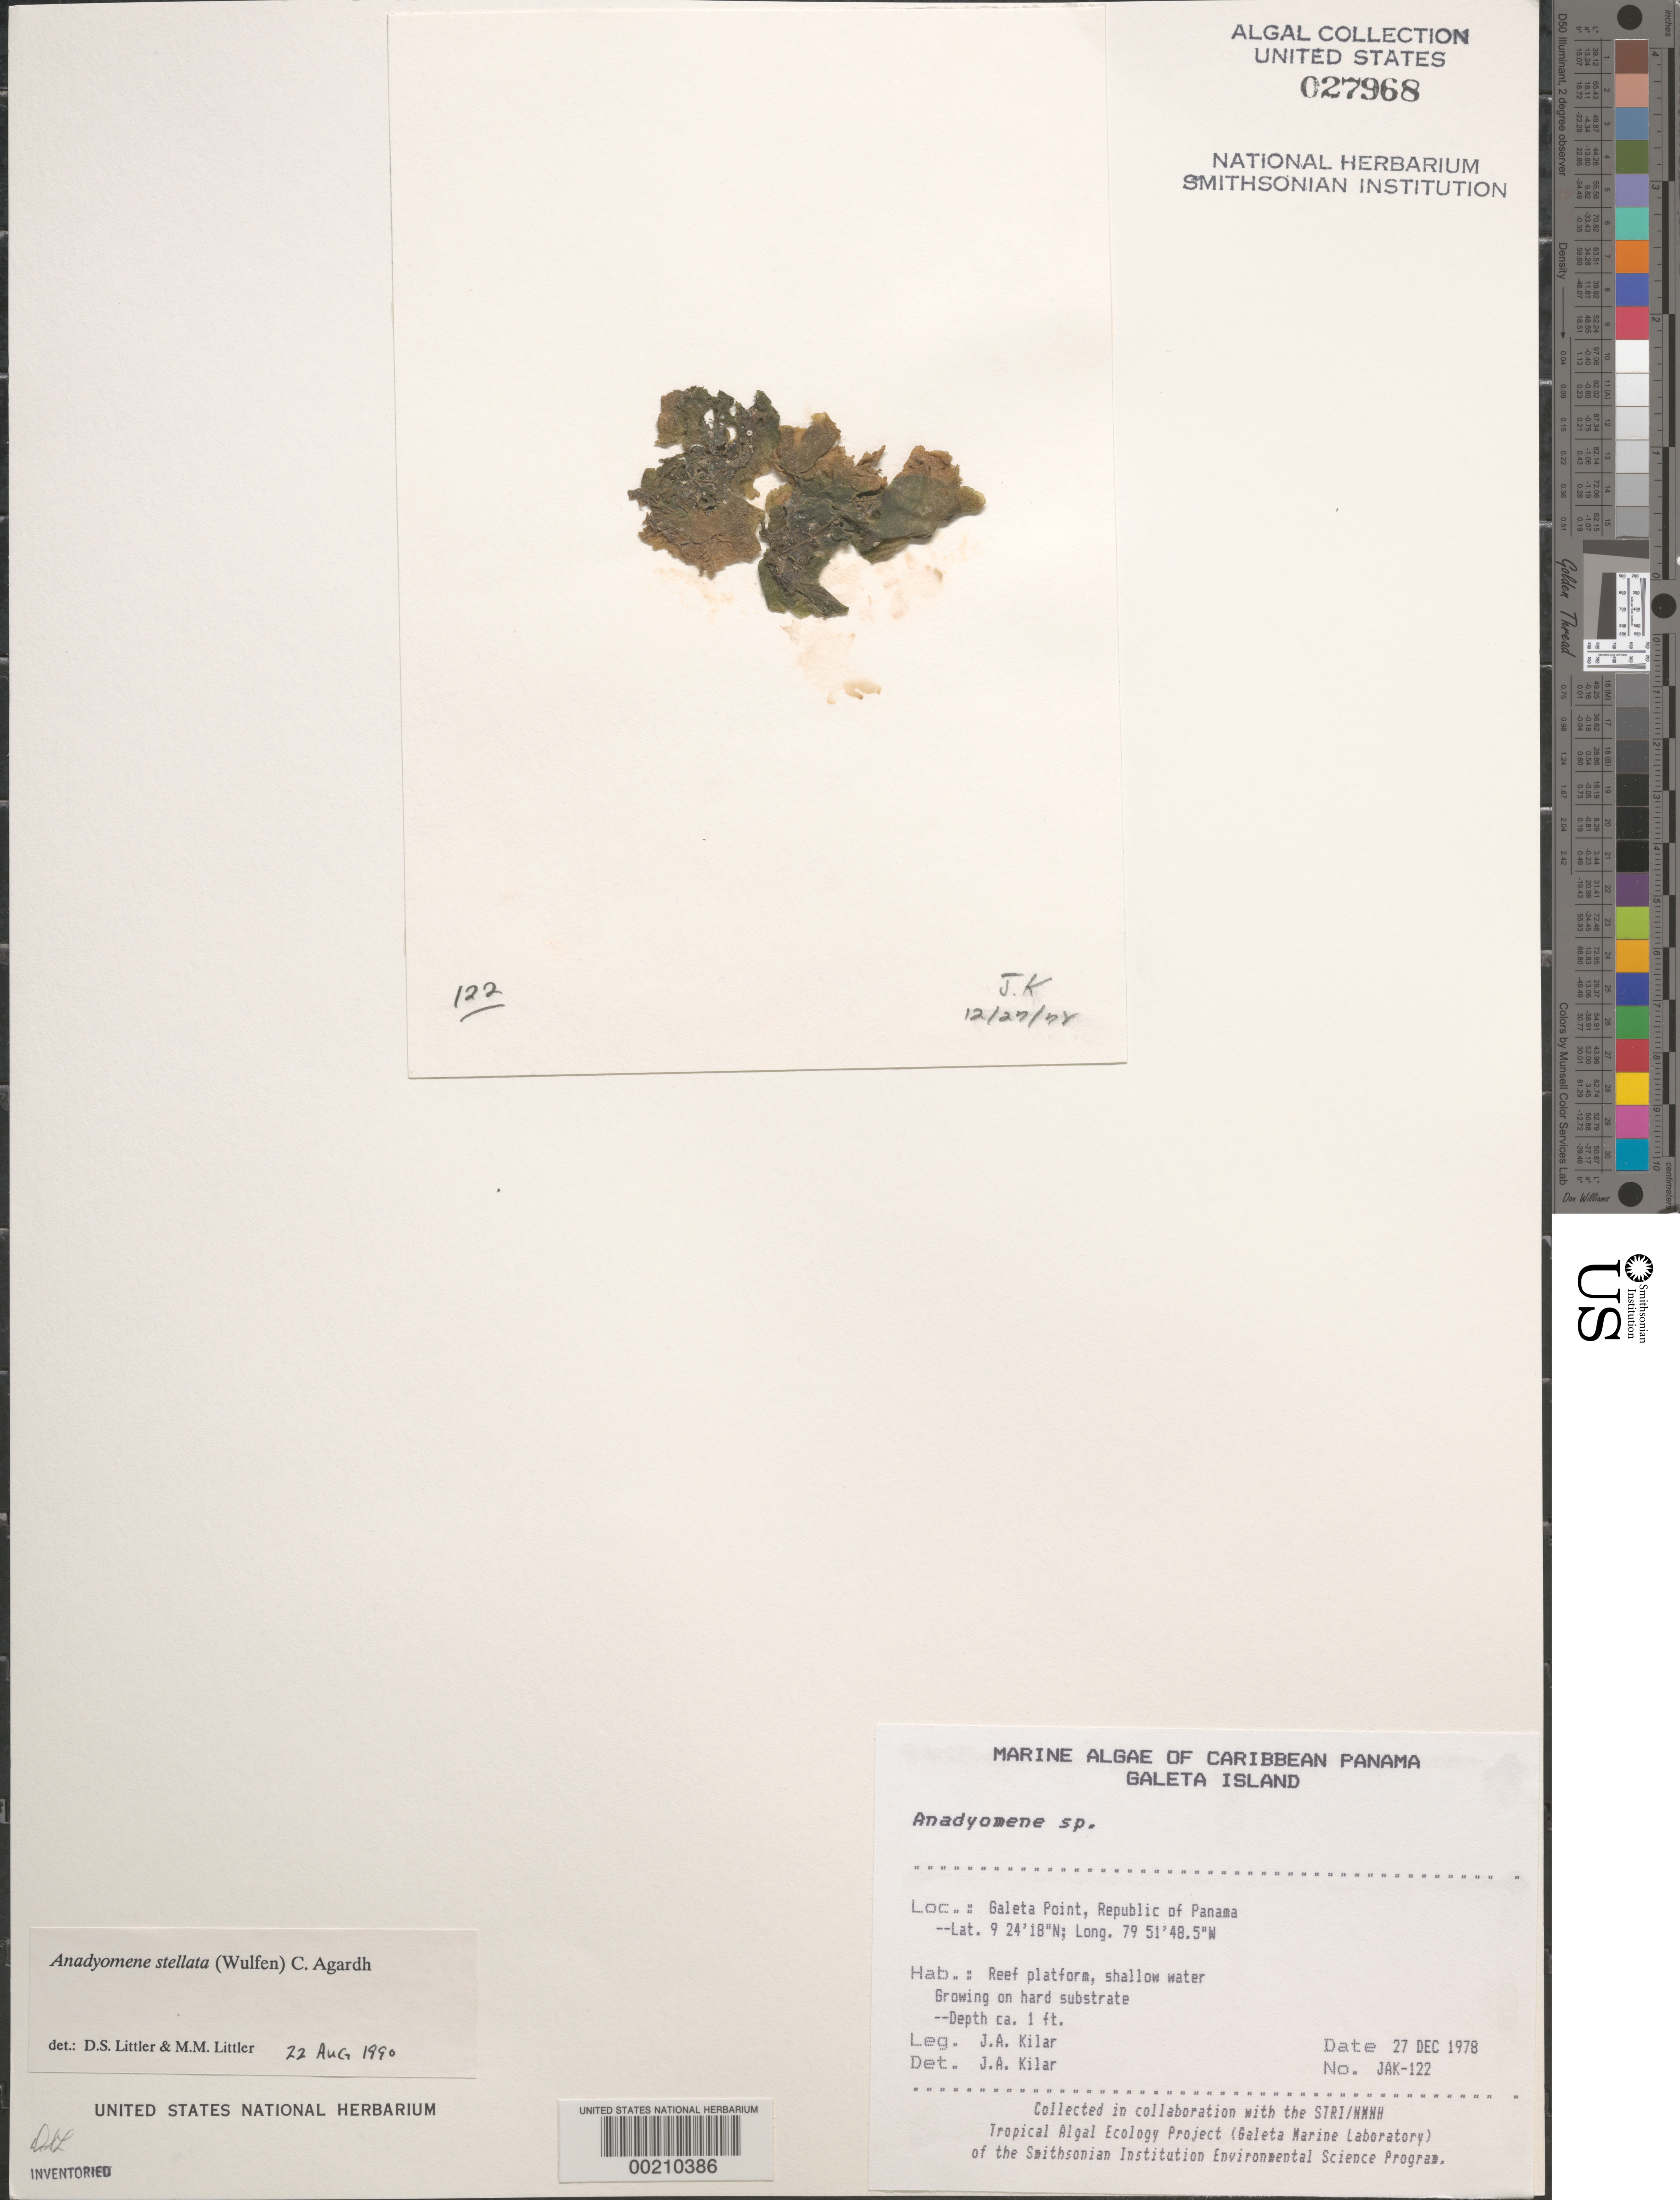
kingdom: Plantae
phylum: Chlorophyta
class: Ulvophyceae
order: Cladophorales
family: Anadyomenaceae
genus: Anadyomene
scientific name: Anadyomene stellata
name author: (Wulfen) C. Agardh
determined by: Littler, D. S.; Littler, M. M.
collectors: J. A. Kilar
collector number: JAK-122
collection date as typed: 27 Dec 1978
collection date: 1978-12-27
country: Panama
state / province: Colón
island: Galeta Island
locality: Galeta Point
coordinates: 9 24' 18" N, 79 51' 48.5" W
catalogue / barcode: US 27968